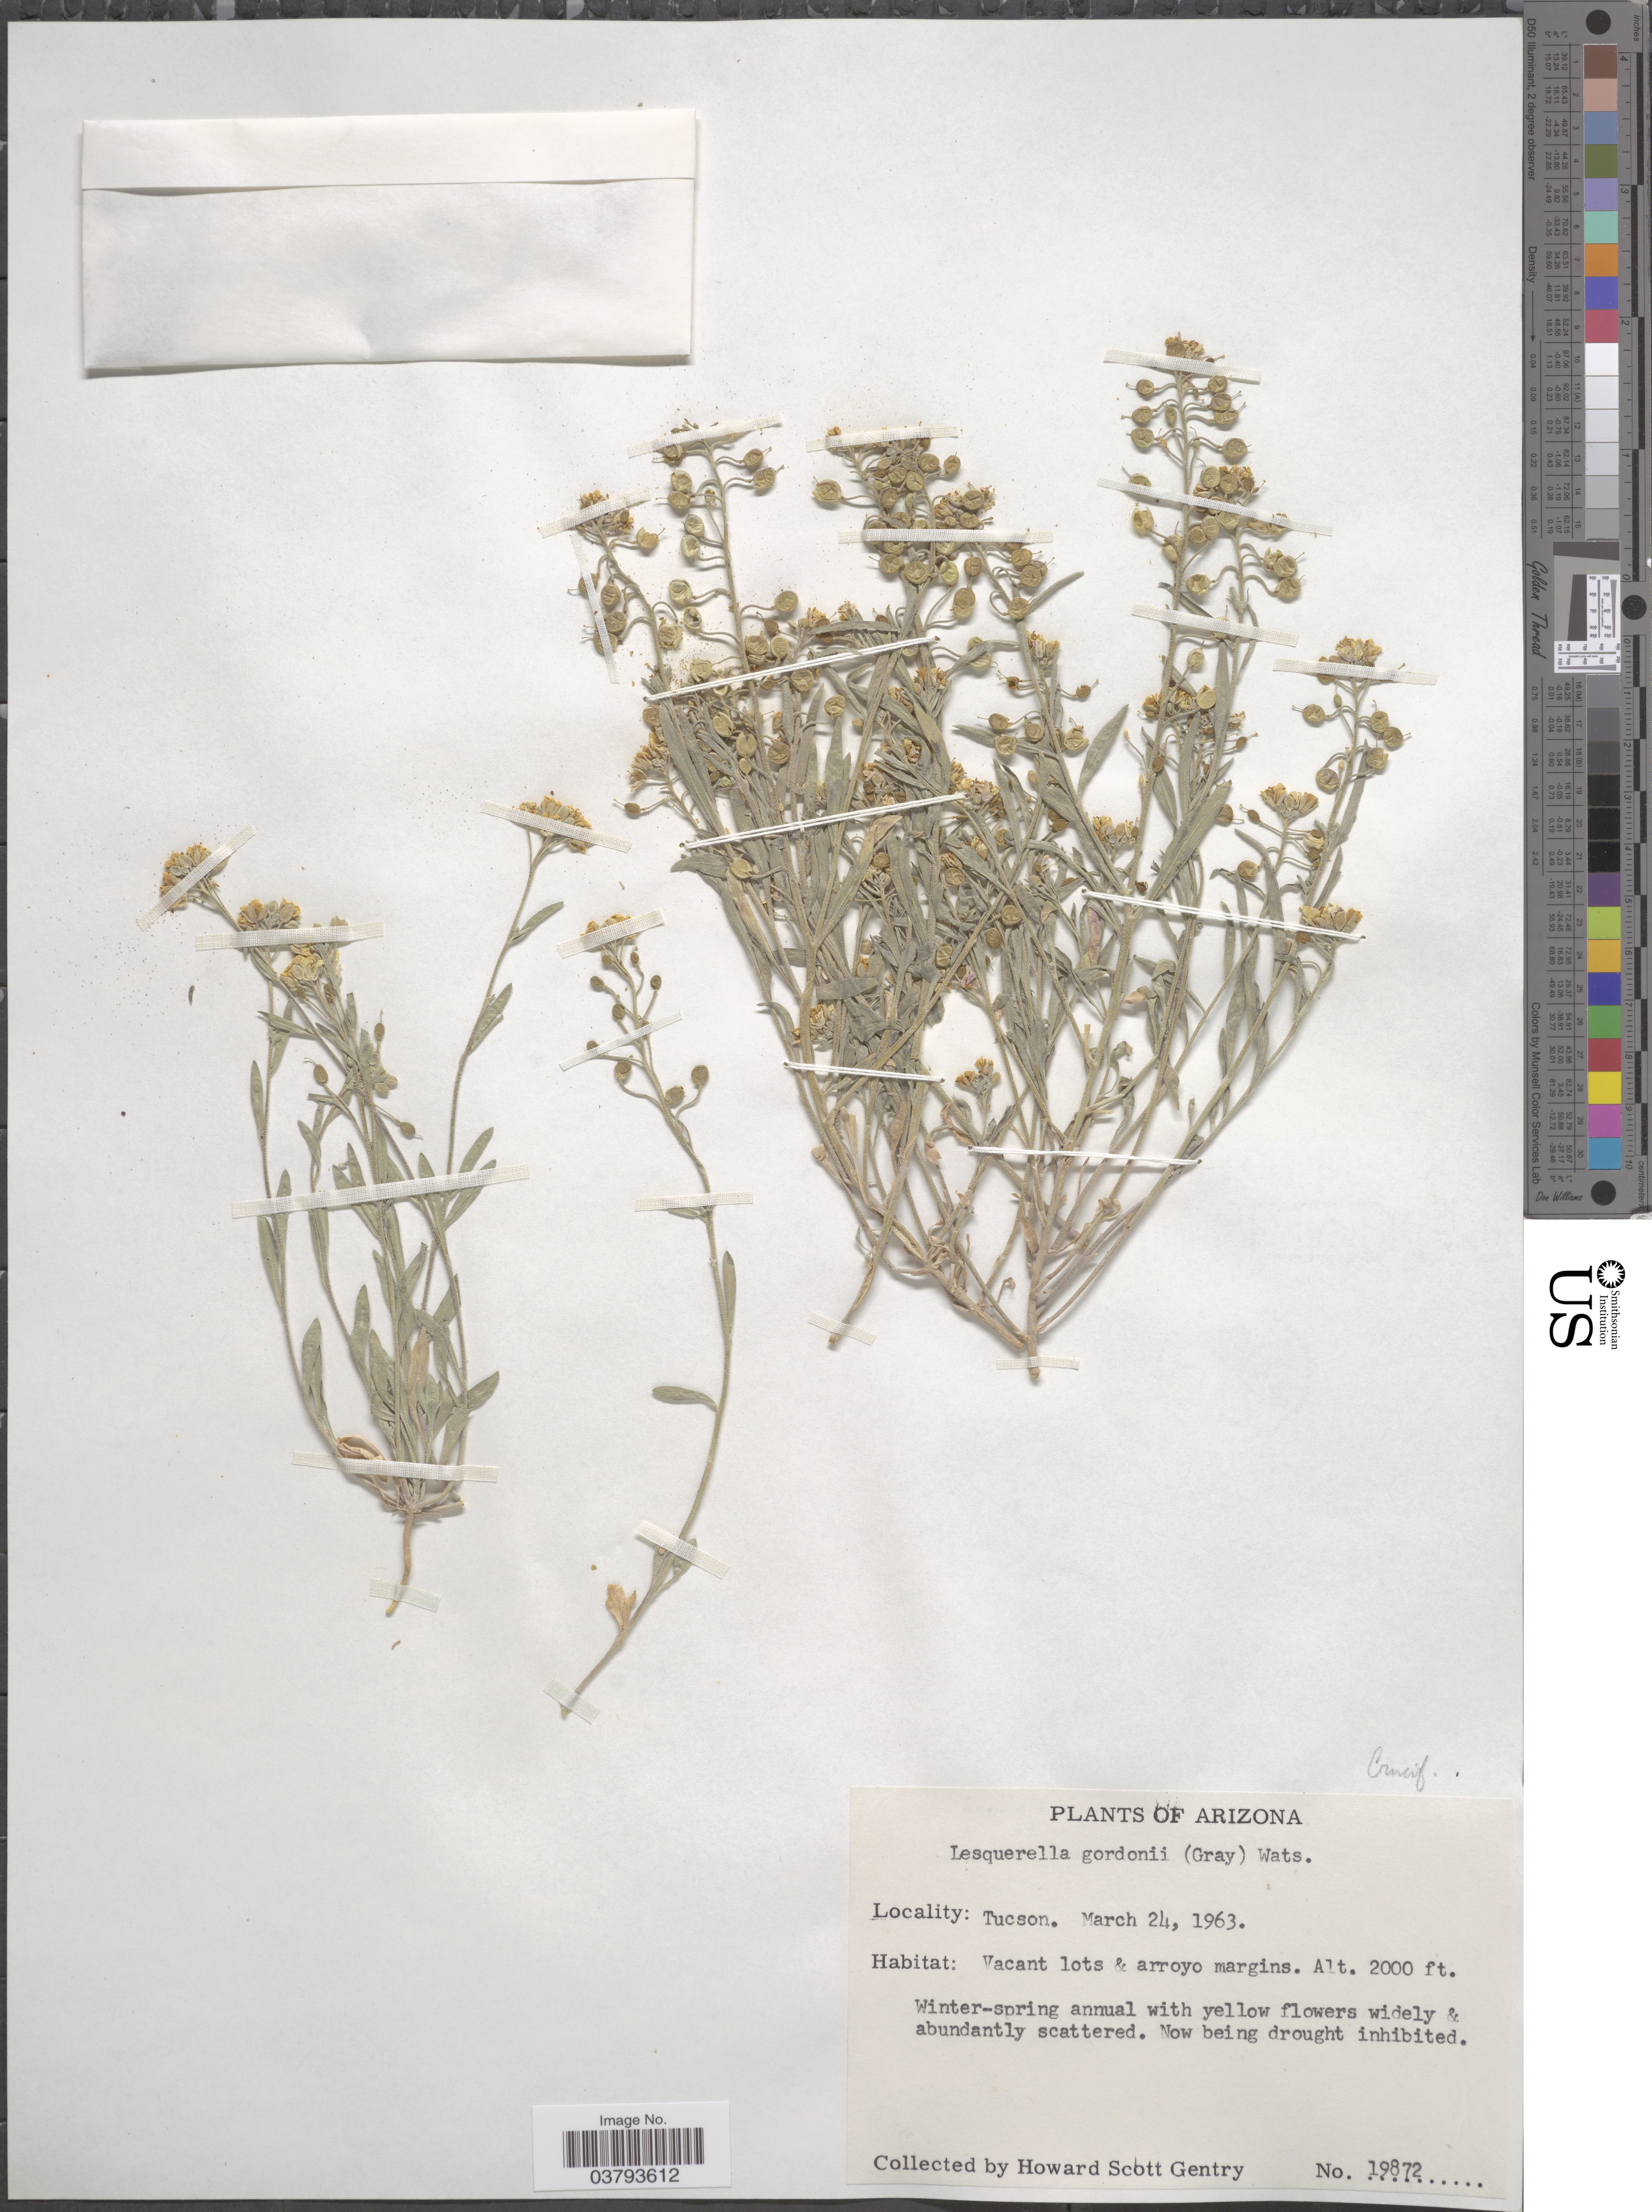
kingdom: Plantae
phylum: Tracheophyta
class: Magnoliopsida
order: Brassicales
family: Brassicaceae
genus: Lesquerella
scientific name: Lesquerella gordonii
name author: (A. Gray) S. Watson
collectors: H. S. Gentry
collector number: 19872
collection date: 1963-03-24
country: United States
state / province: Arizona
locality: Tucson.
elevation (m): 610